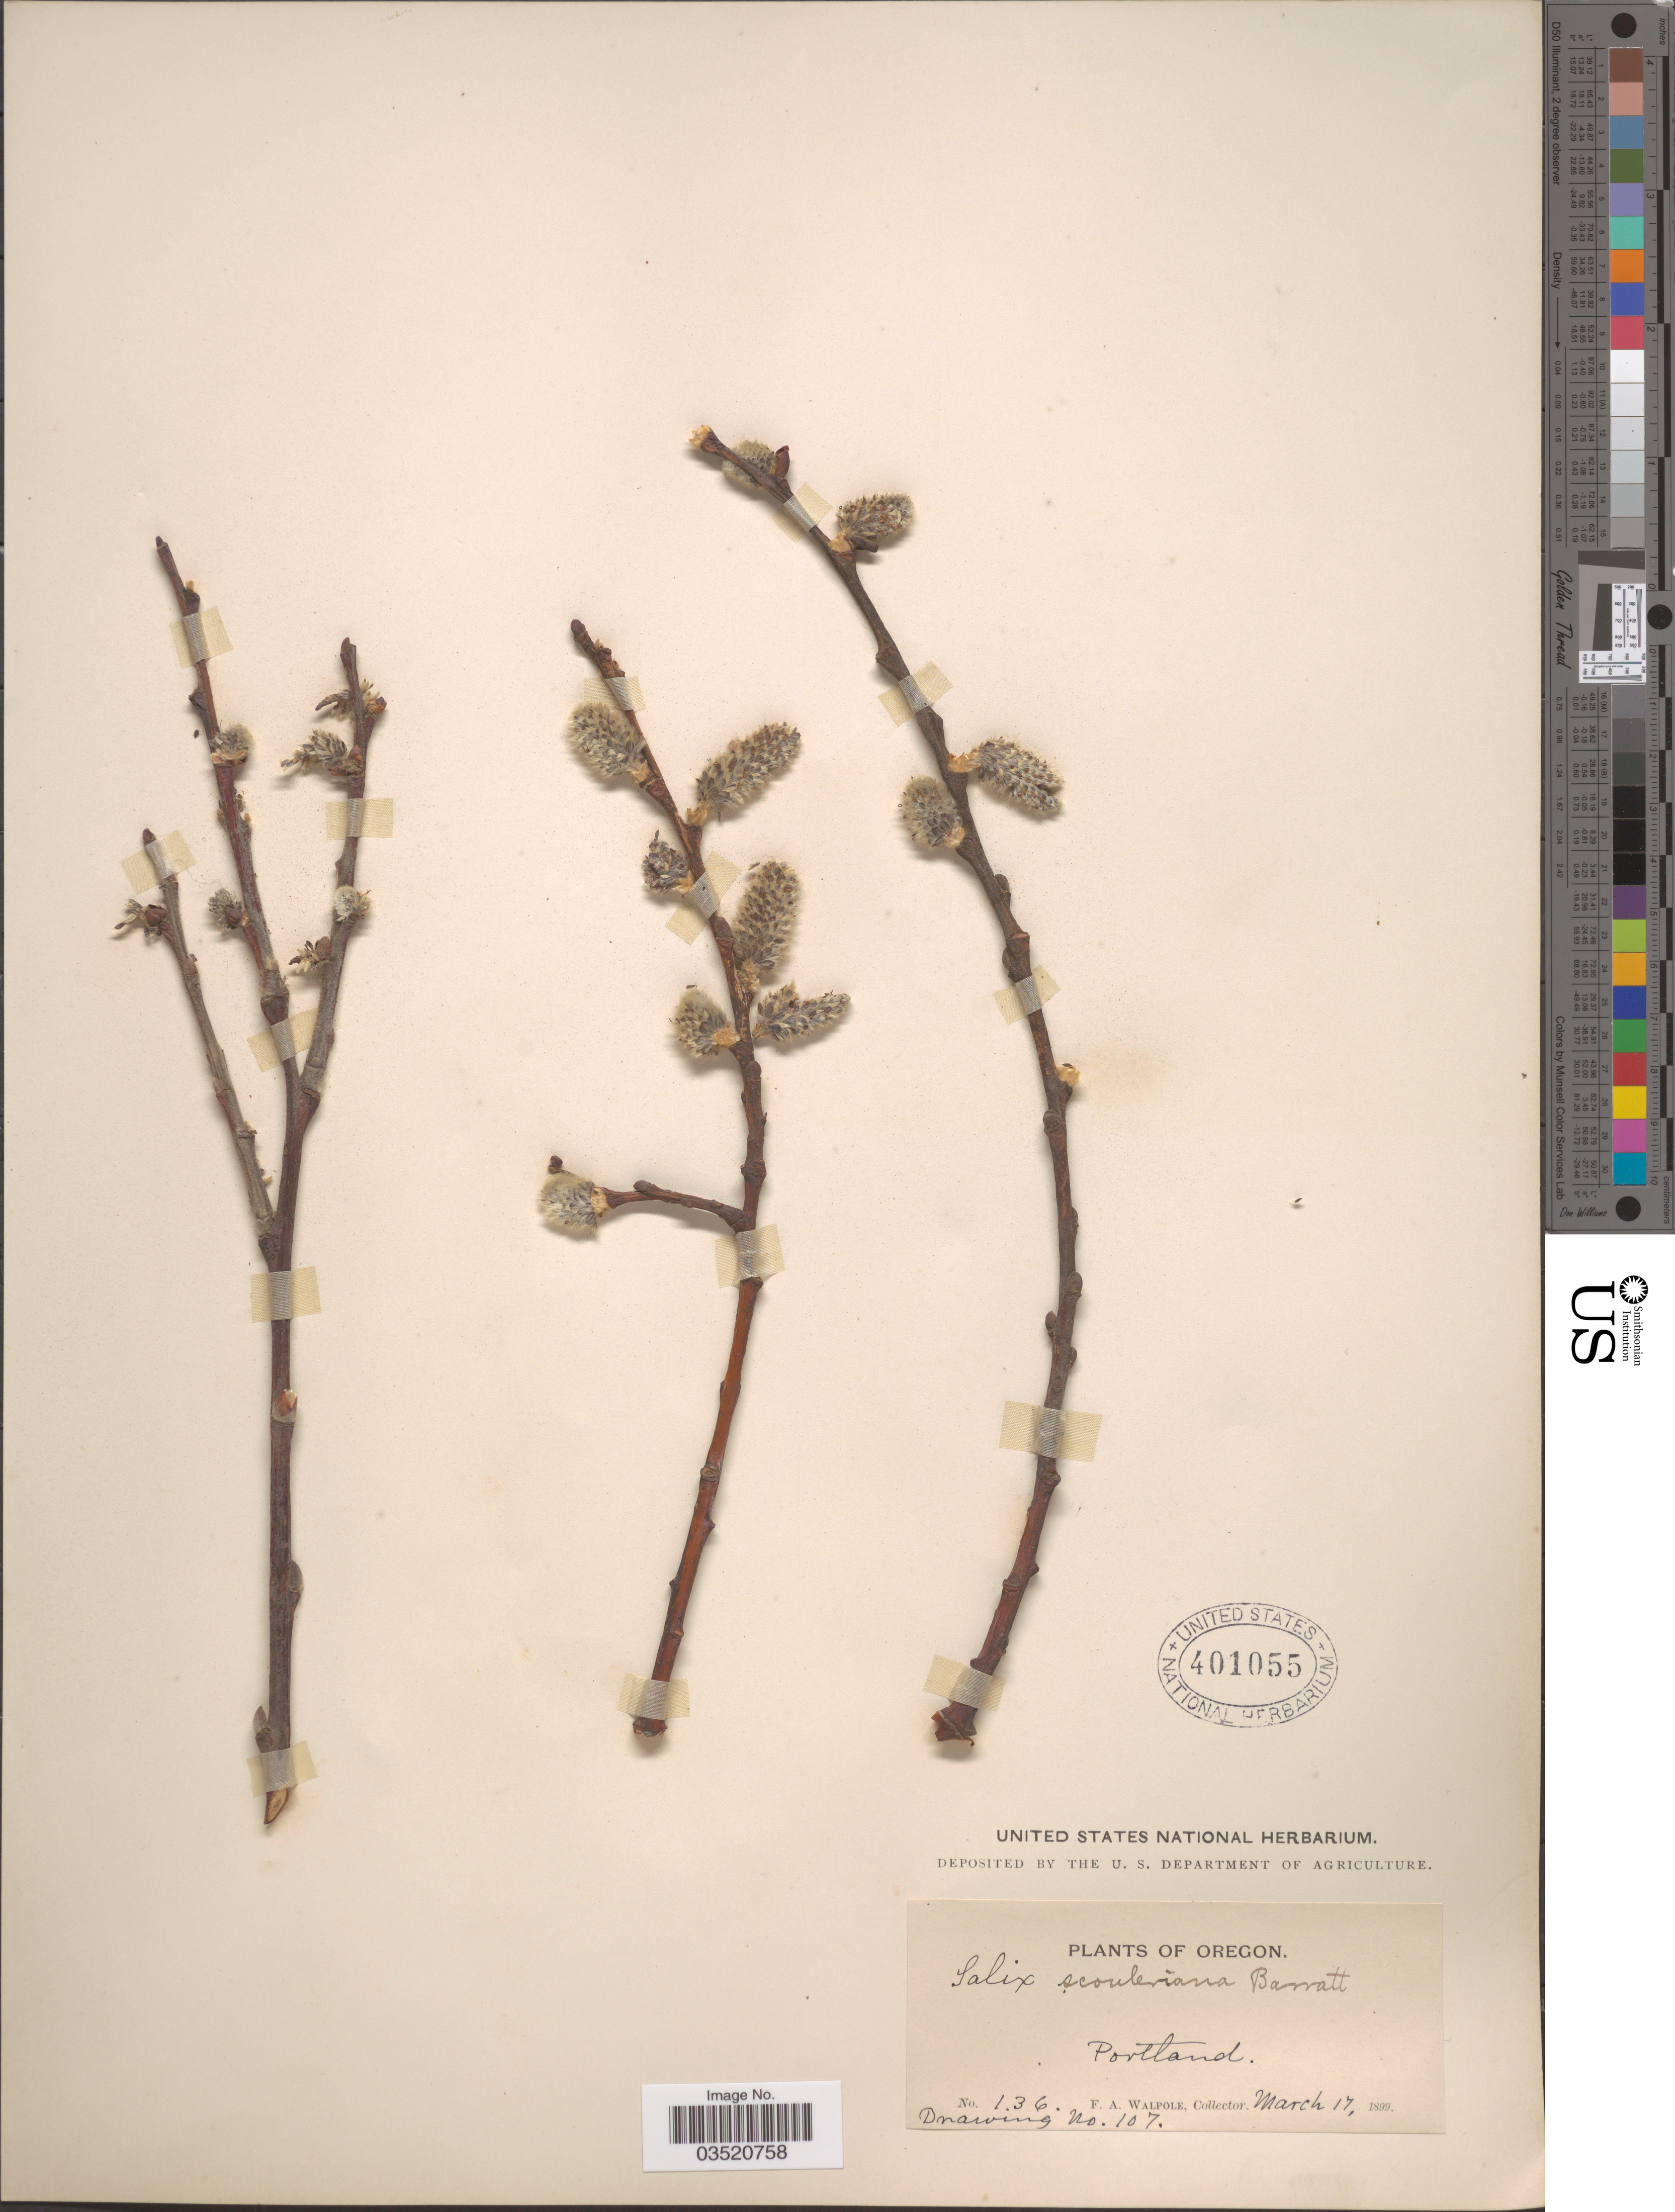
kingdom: Plantae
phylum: Tracheophyta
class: Magnoliopsida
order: Malpighiales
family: Salicaceae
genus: Salix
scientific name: Salix scouleriana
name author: Barratt ex Hook.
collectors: F. Walpole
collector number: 136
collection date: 1899-03-17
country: United States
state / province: Oregon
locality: Portland.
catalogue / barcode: US 401055